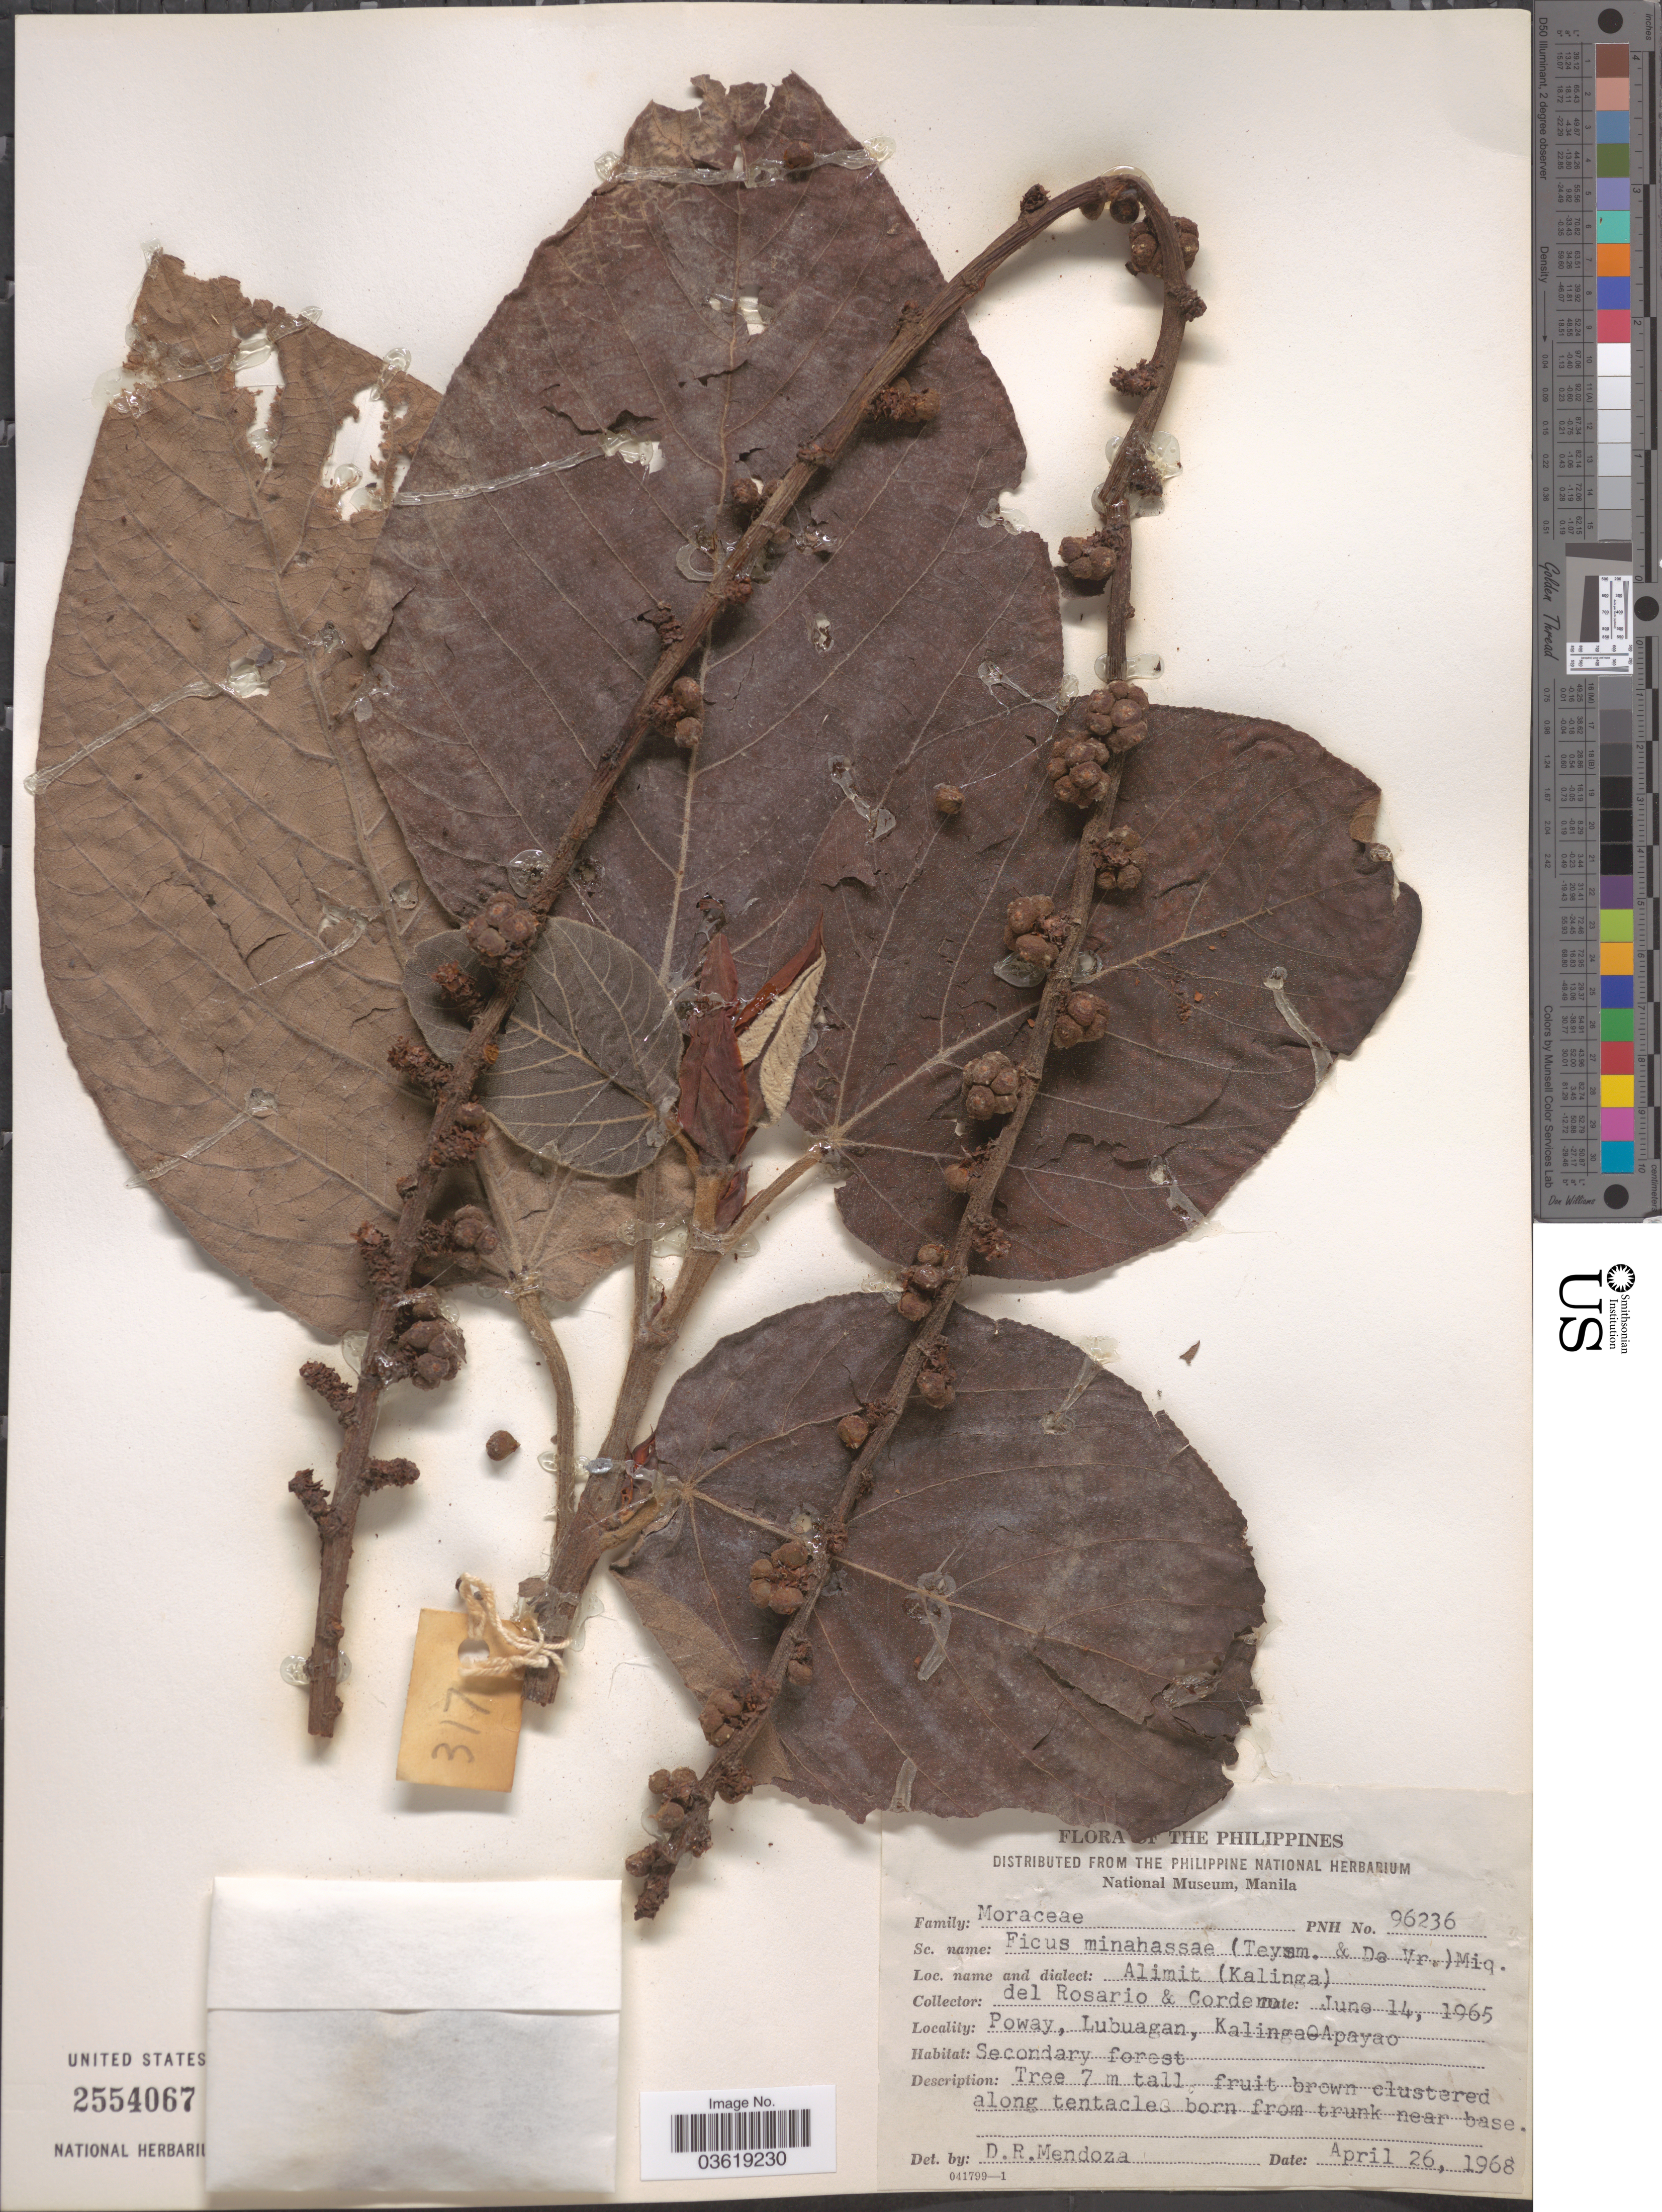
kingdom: Plantae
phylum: Tracheophyta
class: Magnoliopsida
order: Rosales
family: Moraceae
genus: Ficus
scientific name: Ficus minahassae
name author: Miq.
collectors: Del Rosario & -. Cordero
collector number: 96236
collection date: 1965-06-14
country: Philippines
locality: Poway, Lubuagan, Kalinga O Apayao.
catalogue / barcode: US 2554067